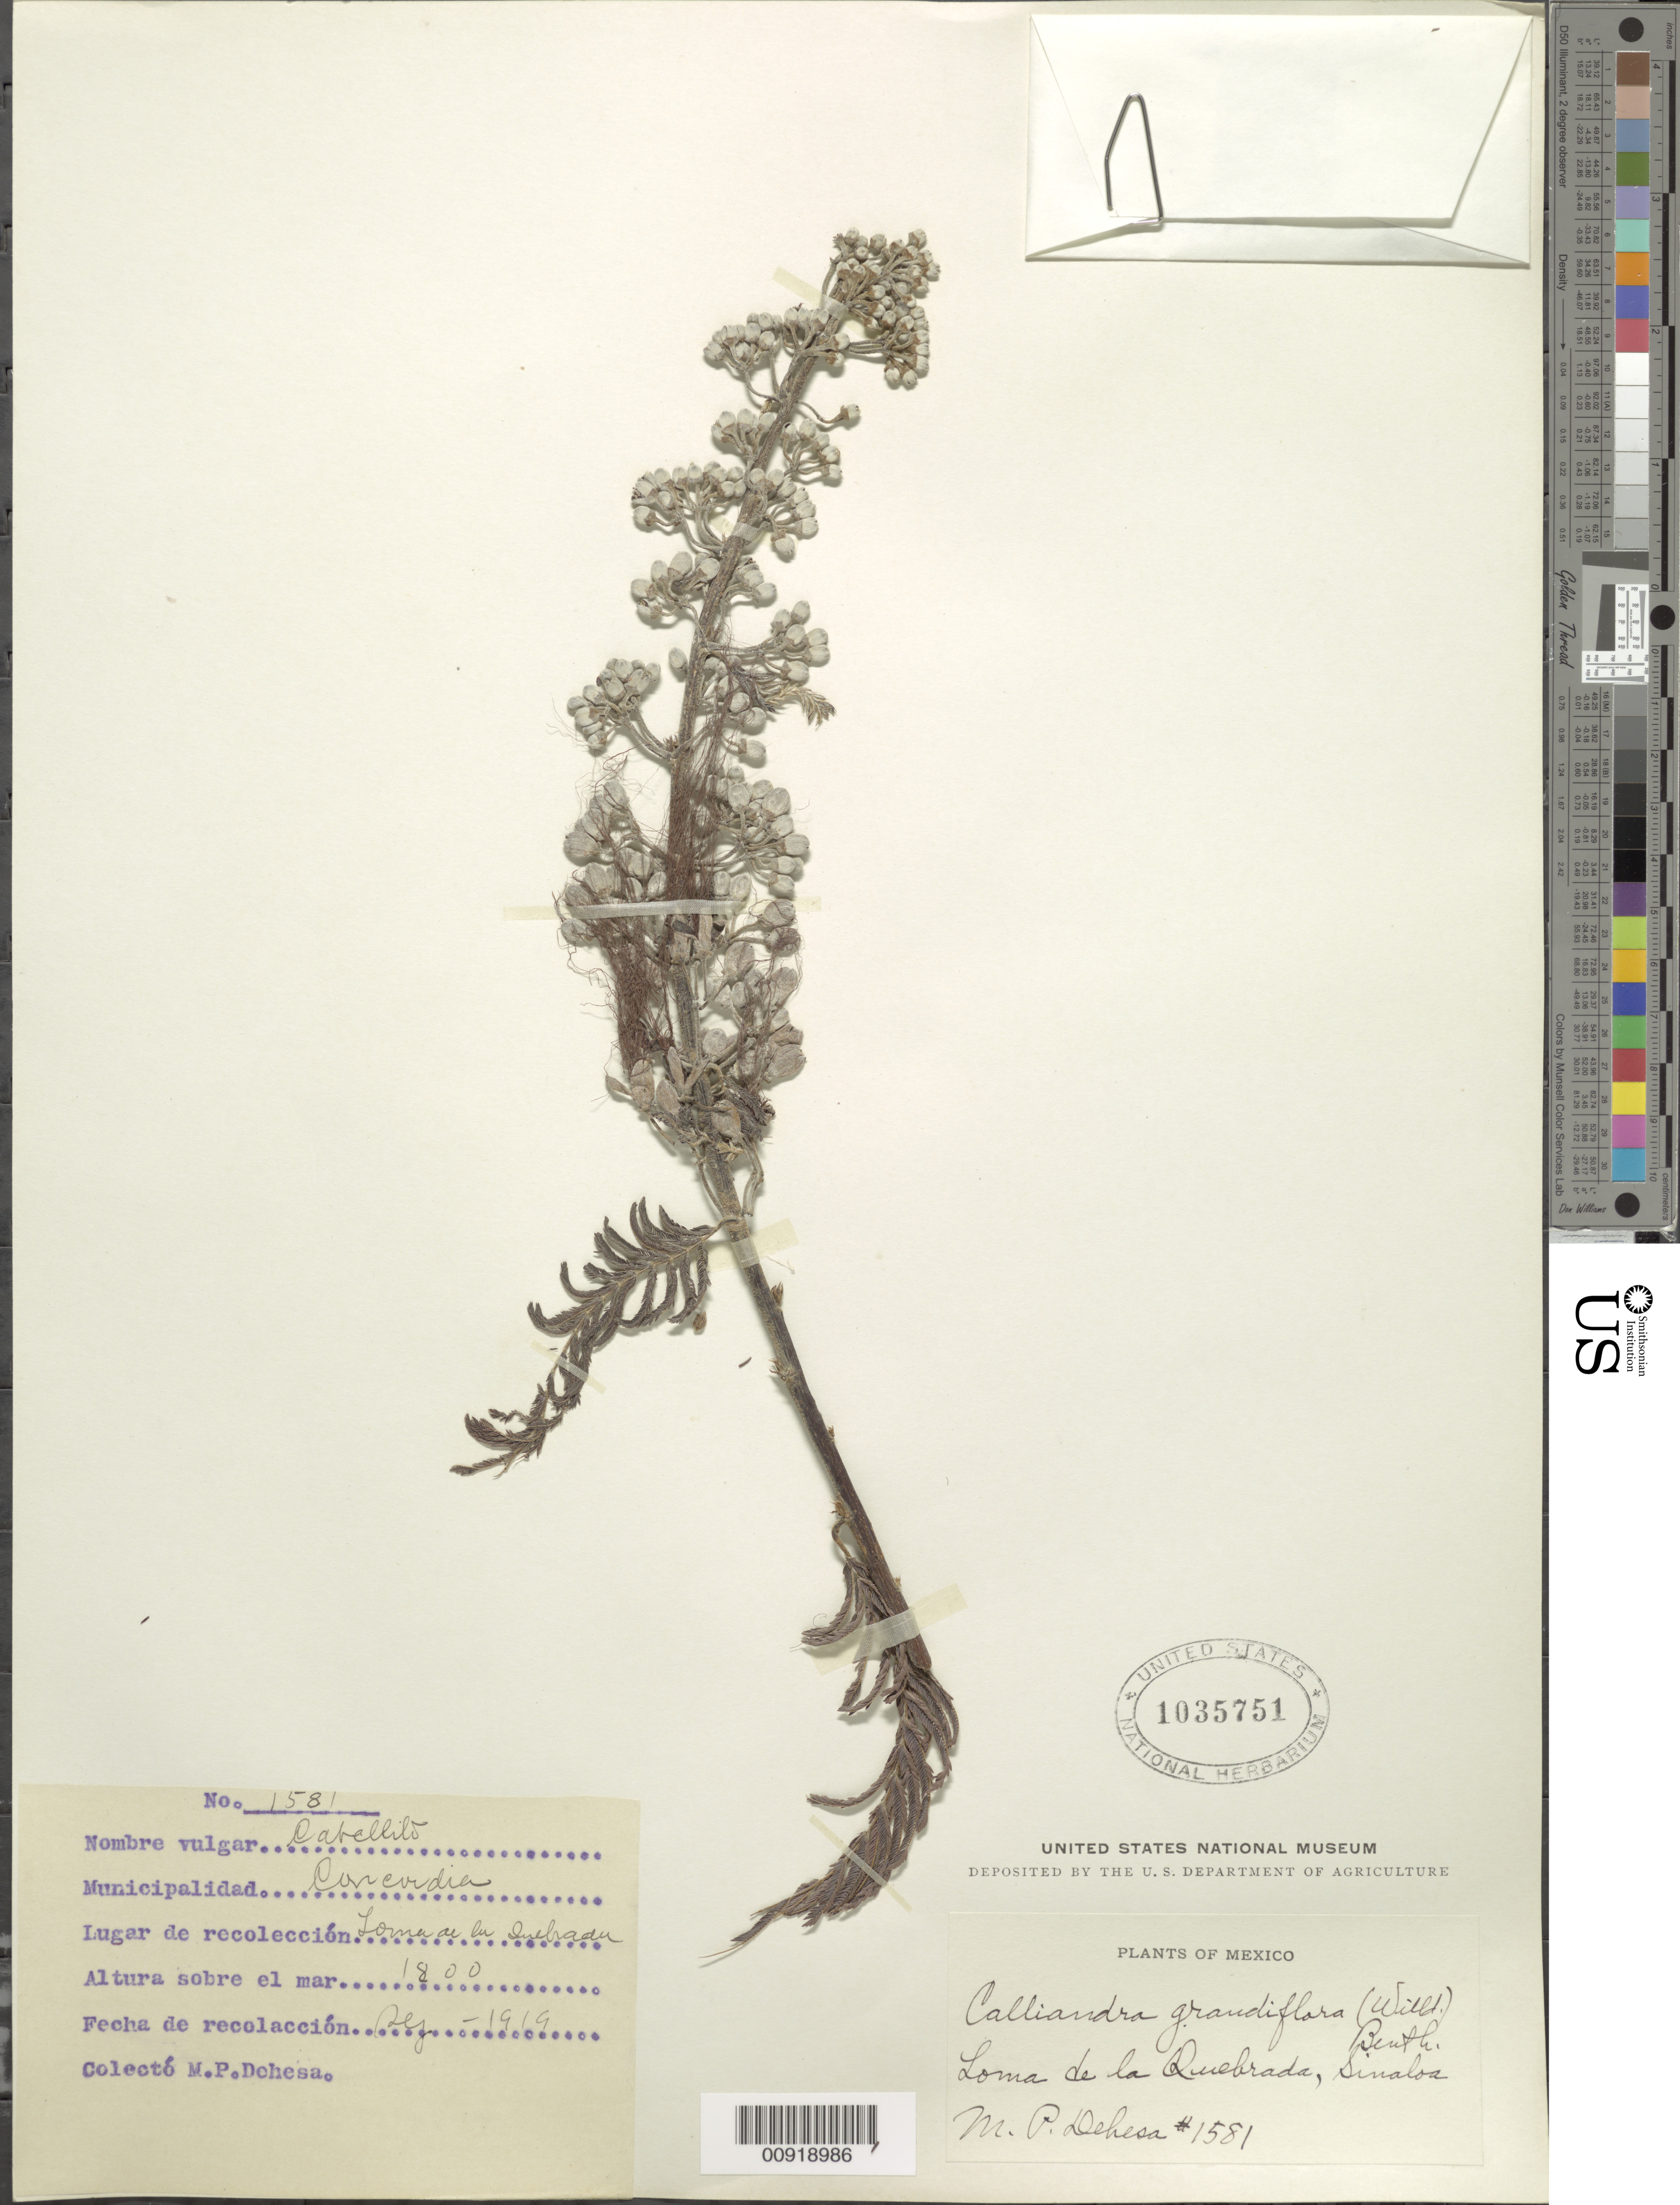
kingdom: Plantae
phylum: Tracheophyta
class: Magnoliopsida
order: Fabales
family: Fabaceae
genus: Calliandra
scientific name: Calliandra houstoniana var. anomala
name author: (Kunth) Barneby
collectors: M. Dehesa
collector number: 1581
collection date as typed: Sep 1919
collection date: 1919-09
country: Mexico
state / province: Sinaloa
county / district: Concordia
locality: Loma de la Quebrada, Municipalidad Concordia, Sinaloa.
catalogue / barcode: US 1035751